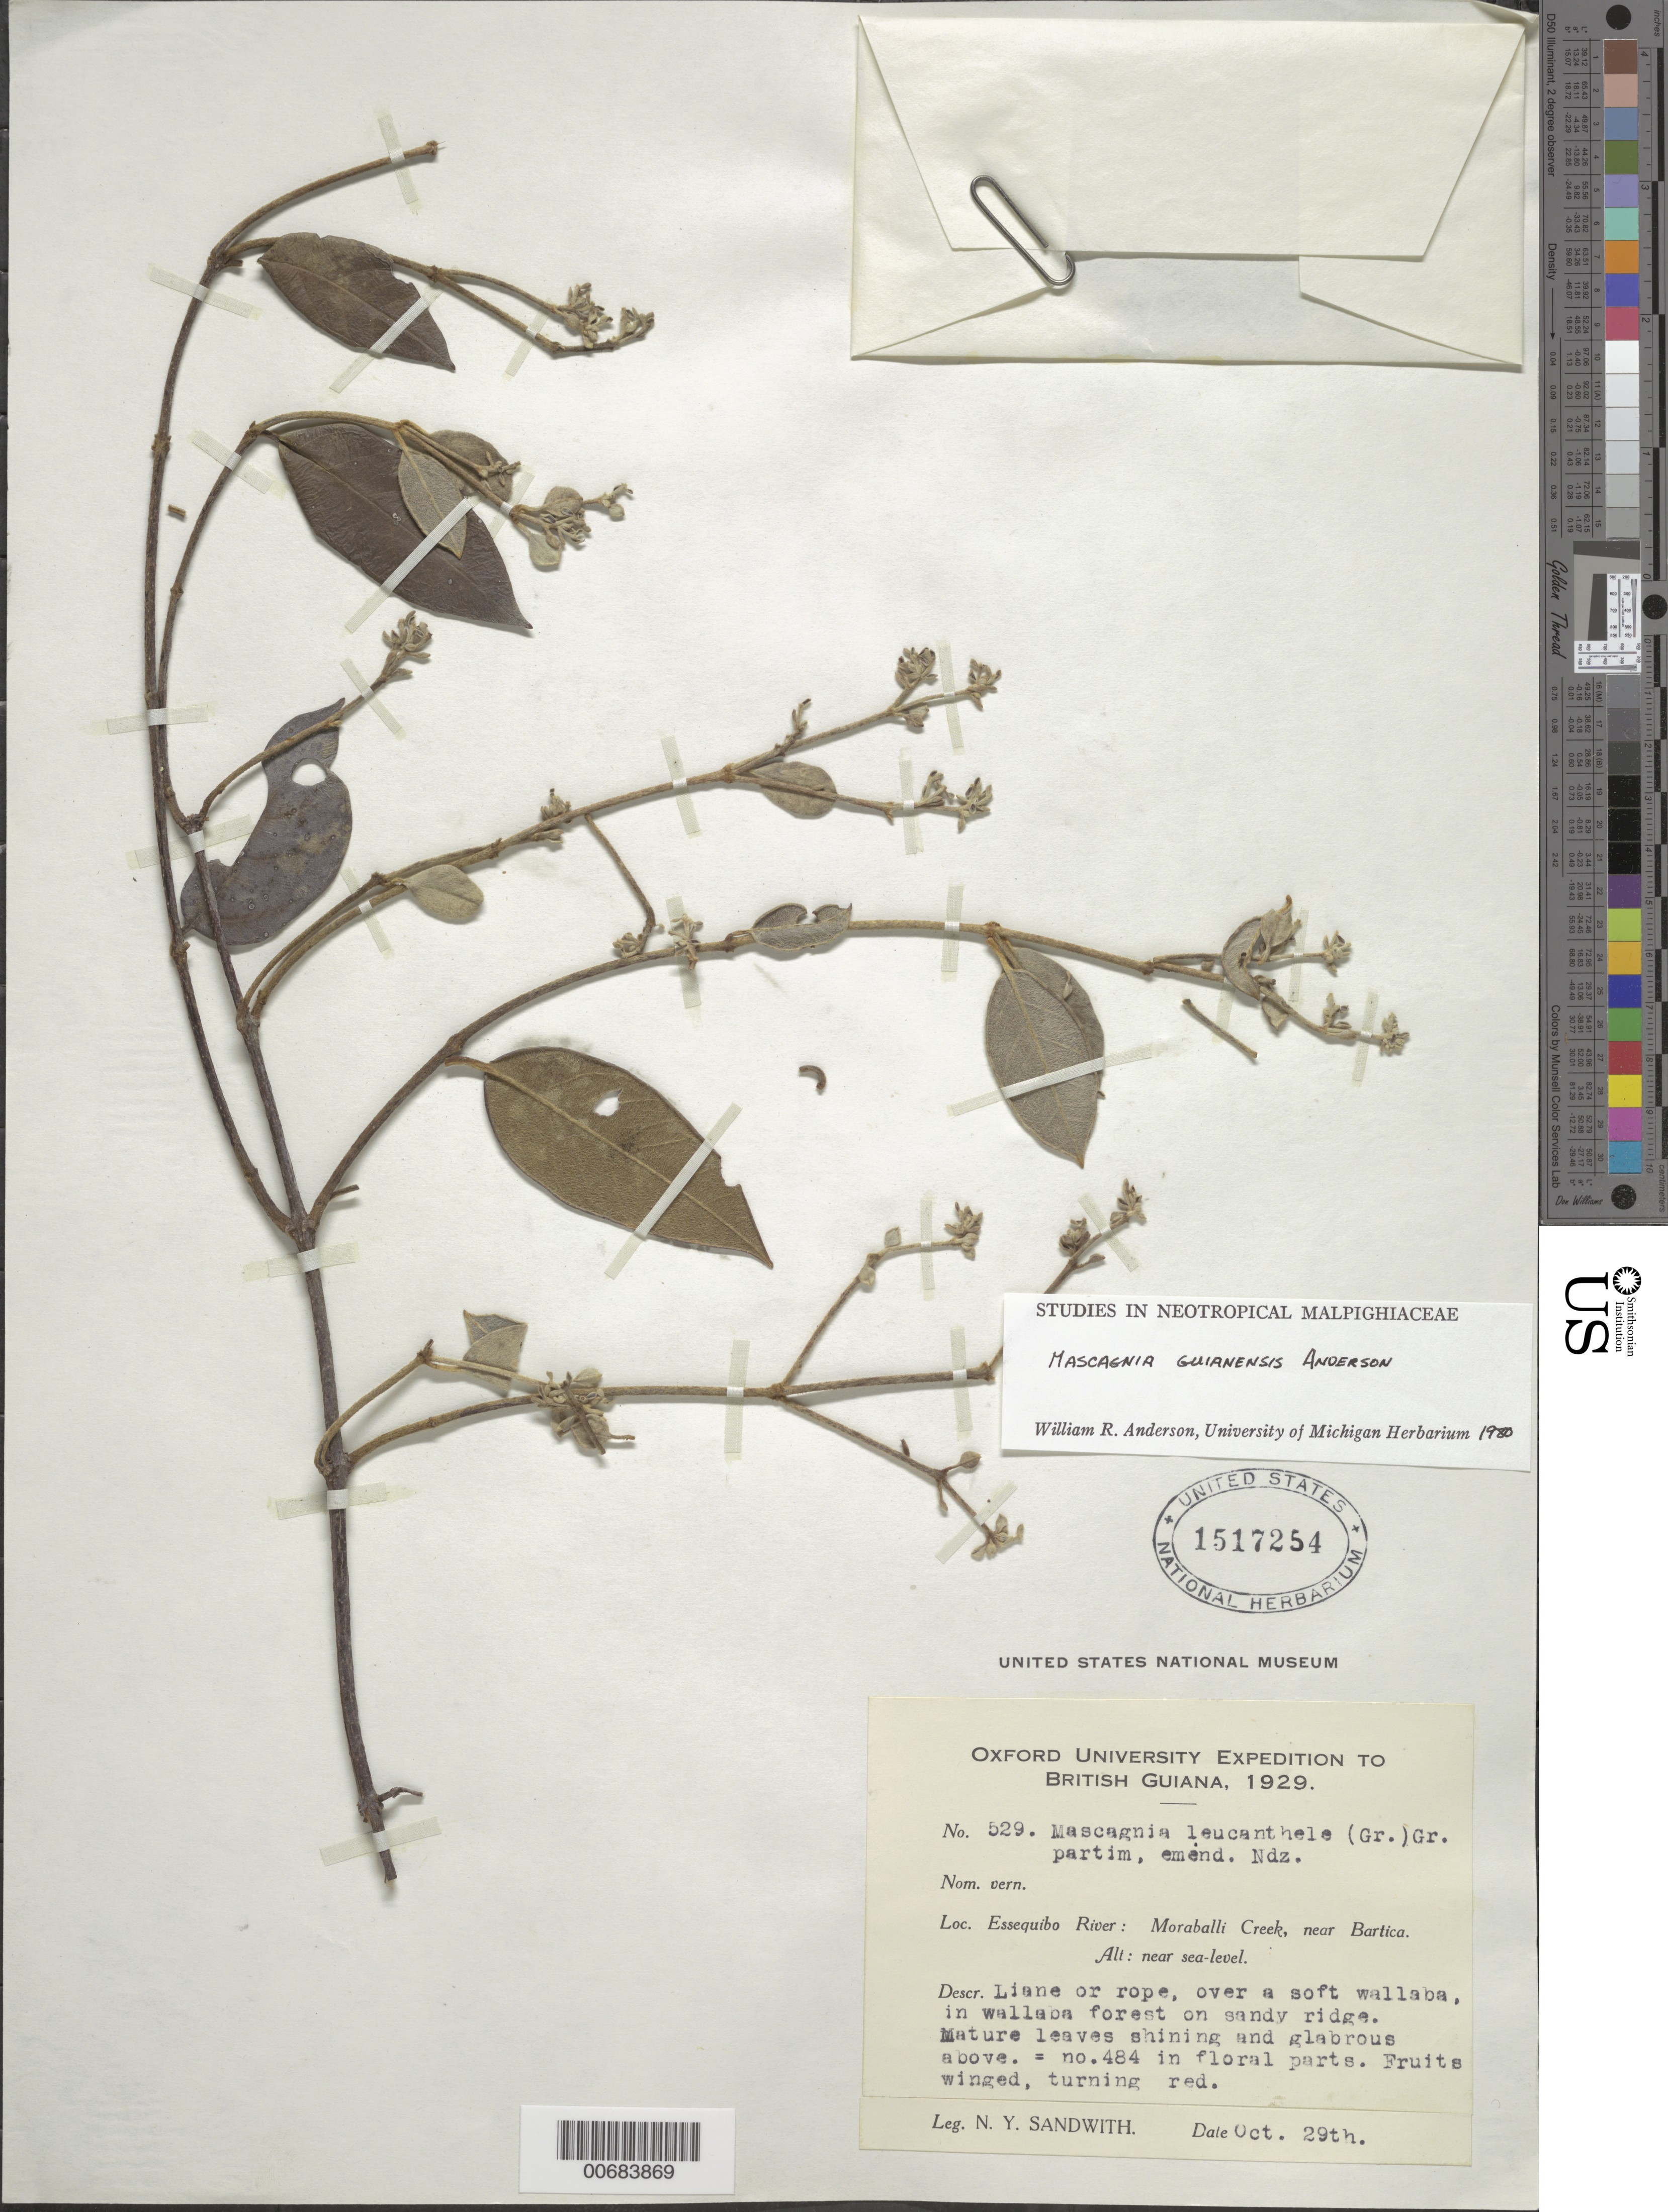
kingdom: Plantae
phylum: Tracheophyta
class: Magnoliopsida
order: Malpighiales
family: Malpighiaceae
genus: Mascagnia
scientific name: Mascagnia guianensis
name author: W.R. Anderson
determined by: Anderson, W. R., (MICH), University of Michigan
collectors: N. Y. Sandwith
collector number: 529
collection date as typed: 29-Oct-29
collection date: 1929-10-29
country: Guyana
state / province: U. Demerara-Berbice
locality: Moraballi Creek, Essequibo R., near Bartica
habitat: Walaba forest on sandy ridge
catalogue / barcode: US 1517254